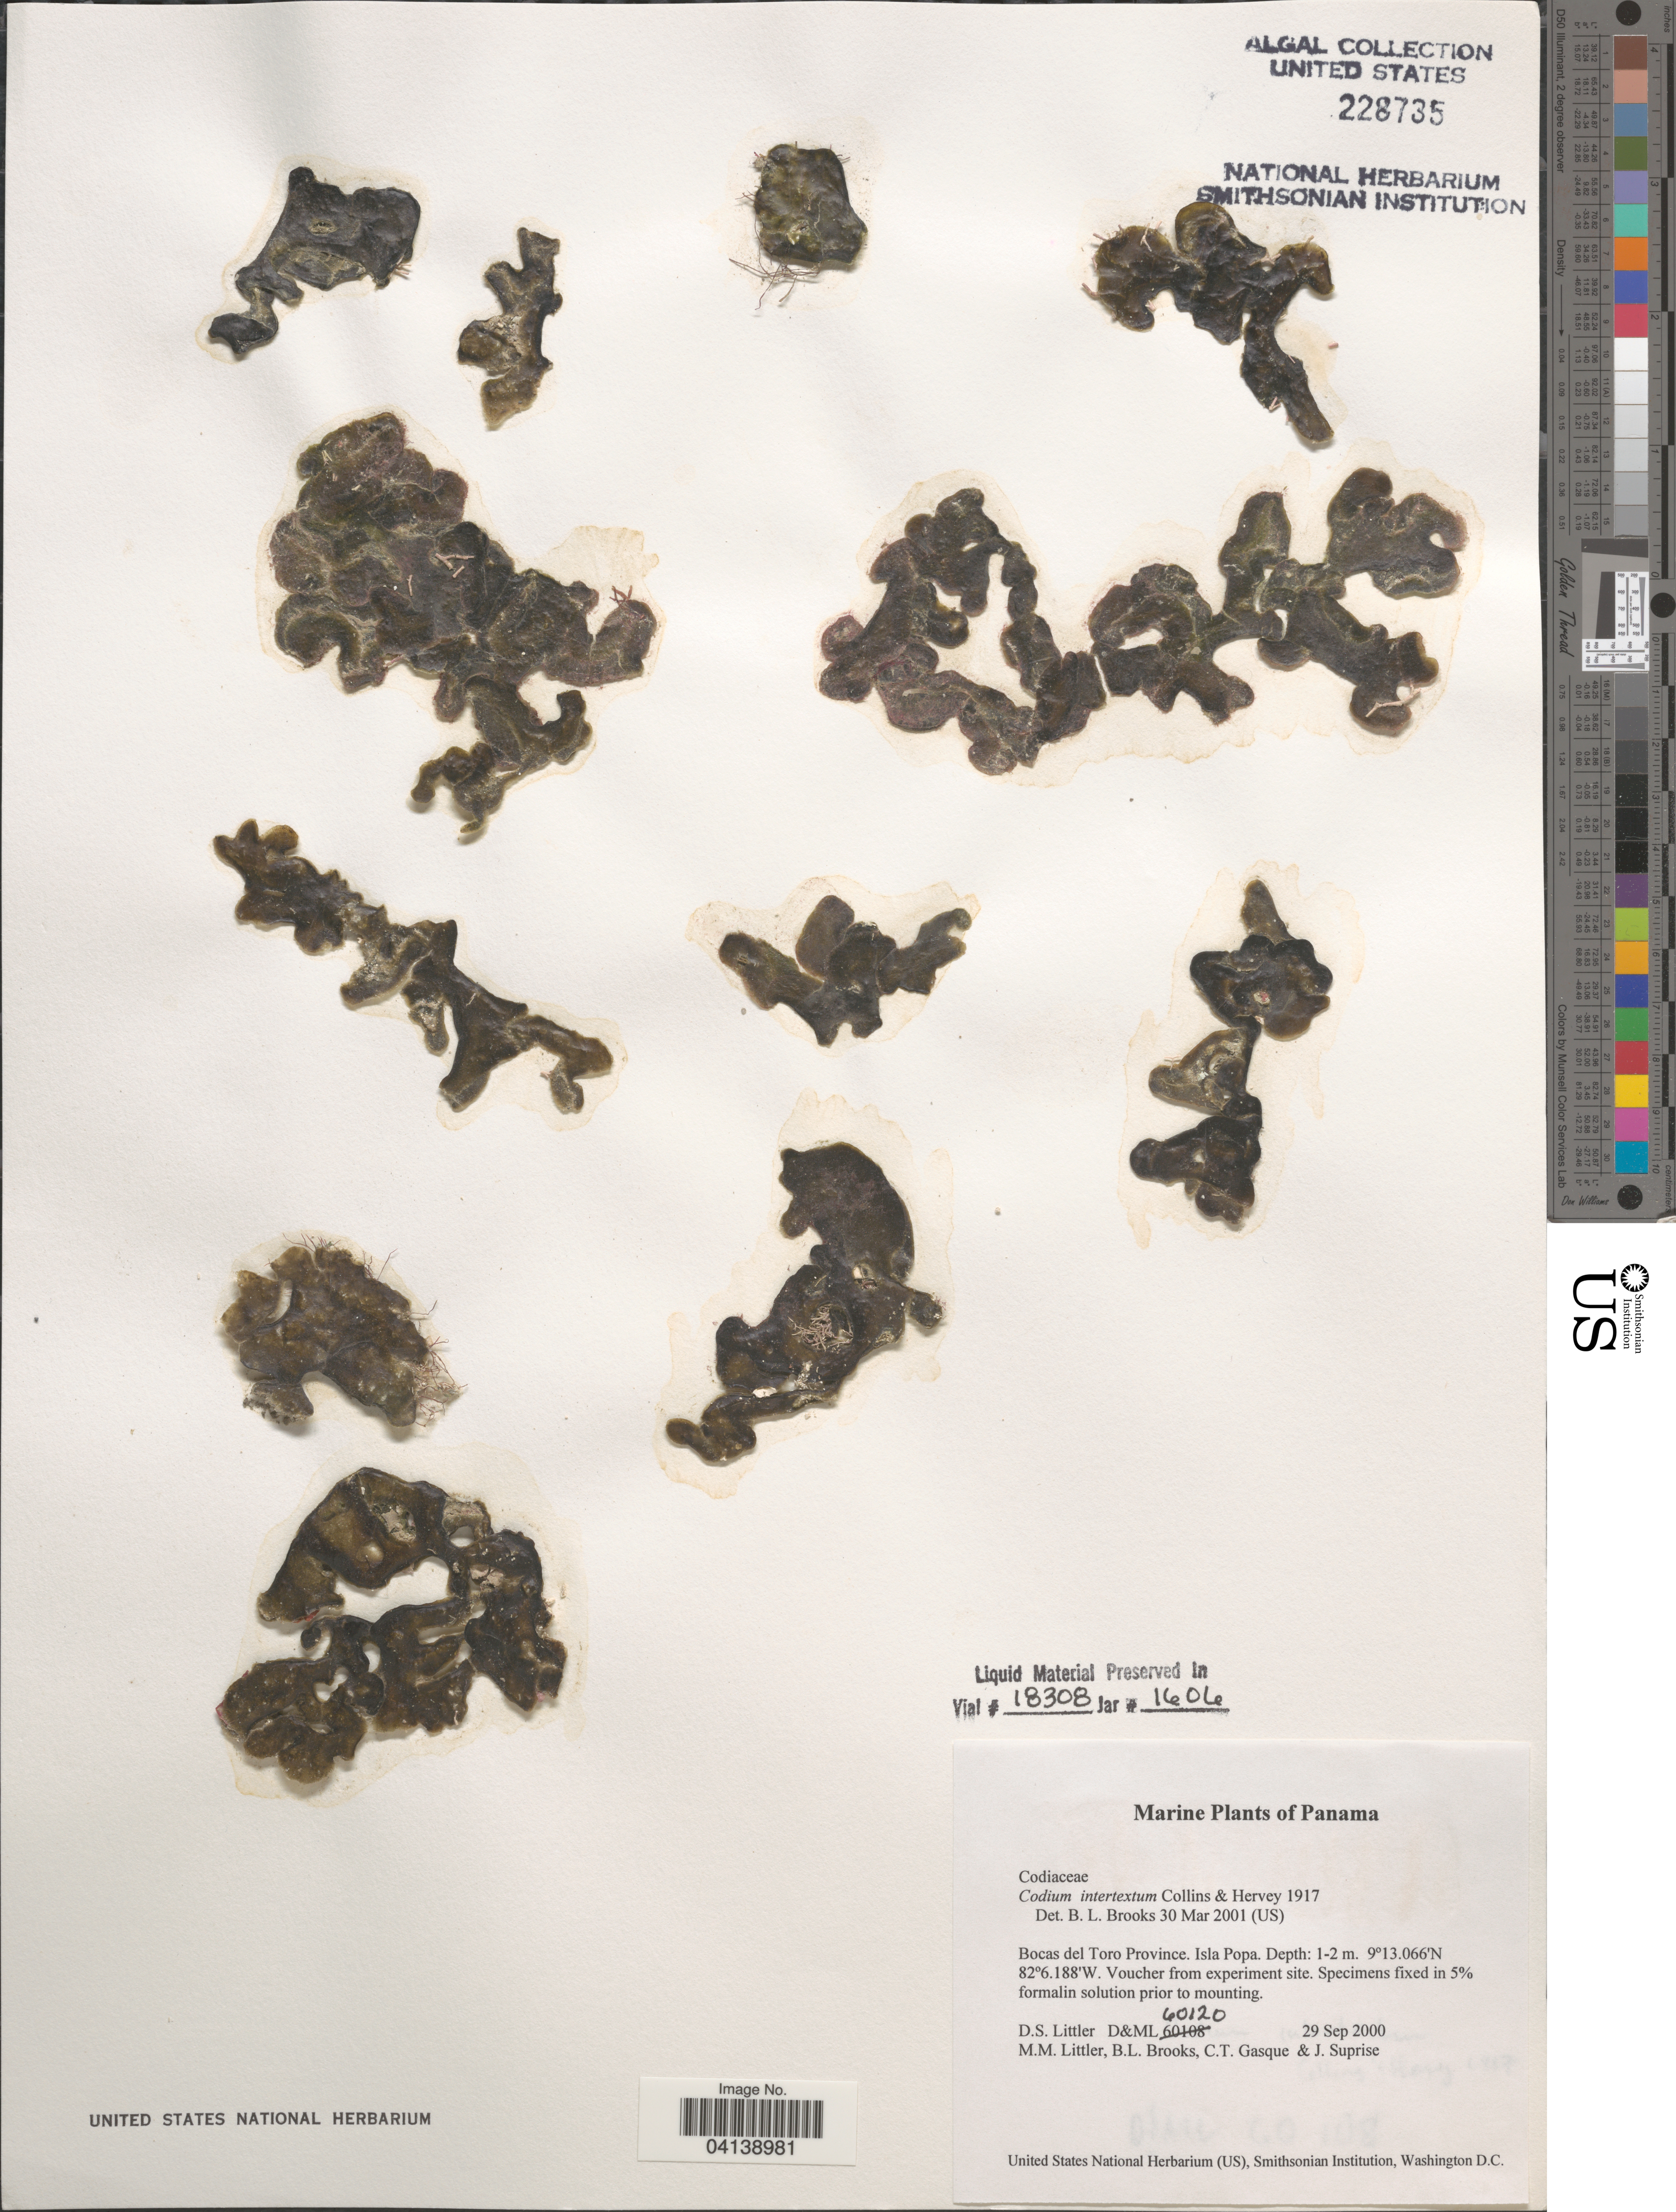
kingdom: Plantae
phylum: Chlorophyta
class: Ulvophyceae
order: Bryopsidales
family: Codiaceae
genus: Codium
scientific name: Codium intertextum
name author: Collins & Herv.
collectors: D. S. Littler, B. Brooks, C. Gasque & J. Suprise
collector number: D&ML 60120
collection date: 2000-09-29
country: Panama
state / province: Bocas del Toro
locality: Isla Popa.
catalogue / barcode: US 228735